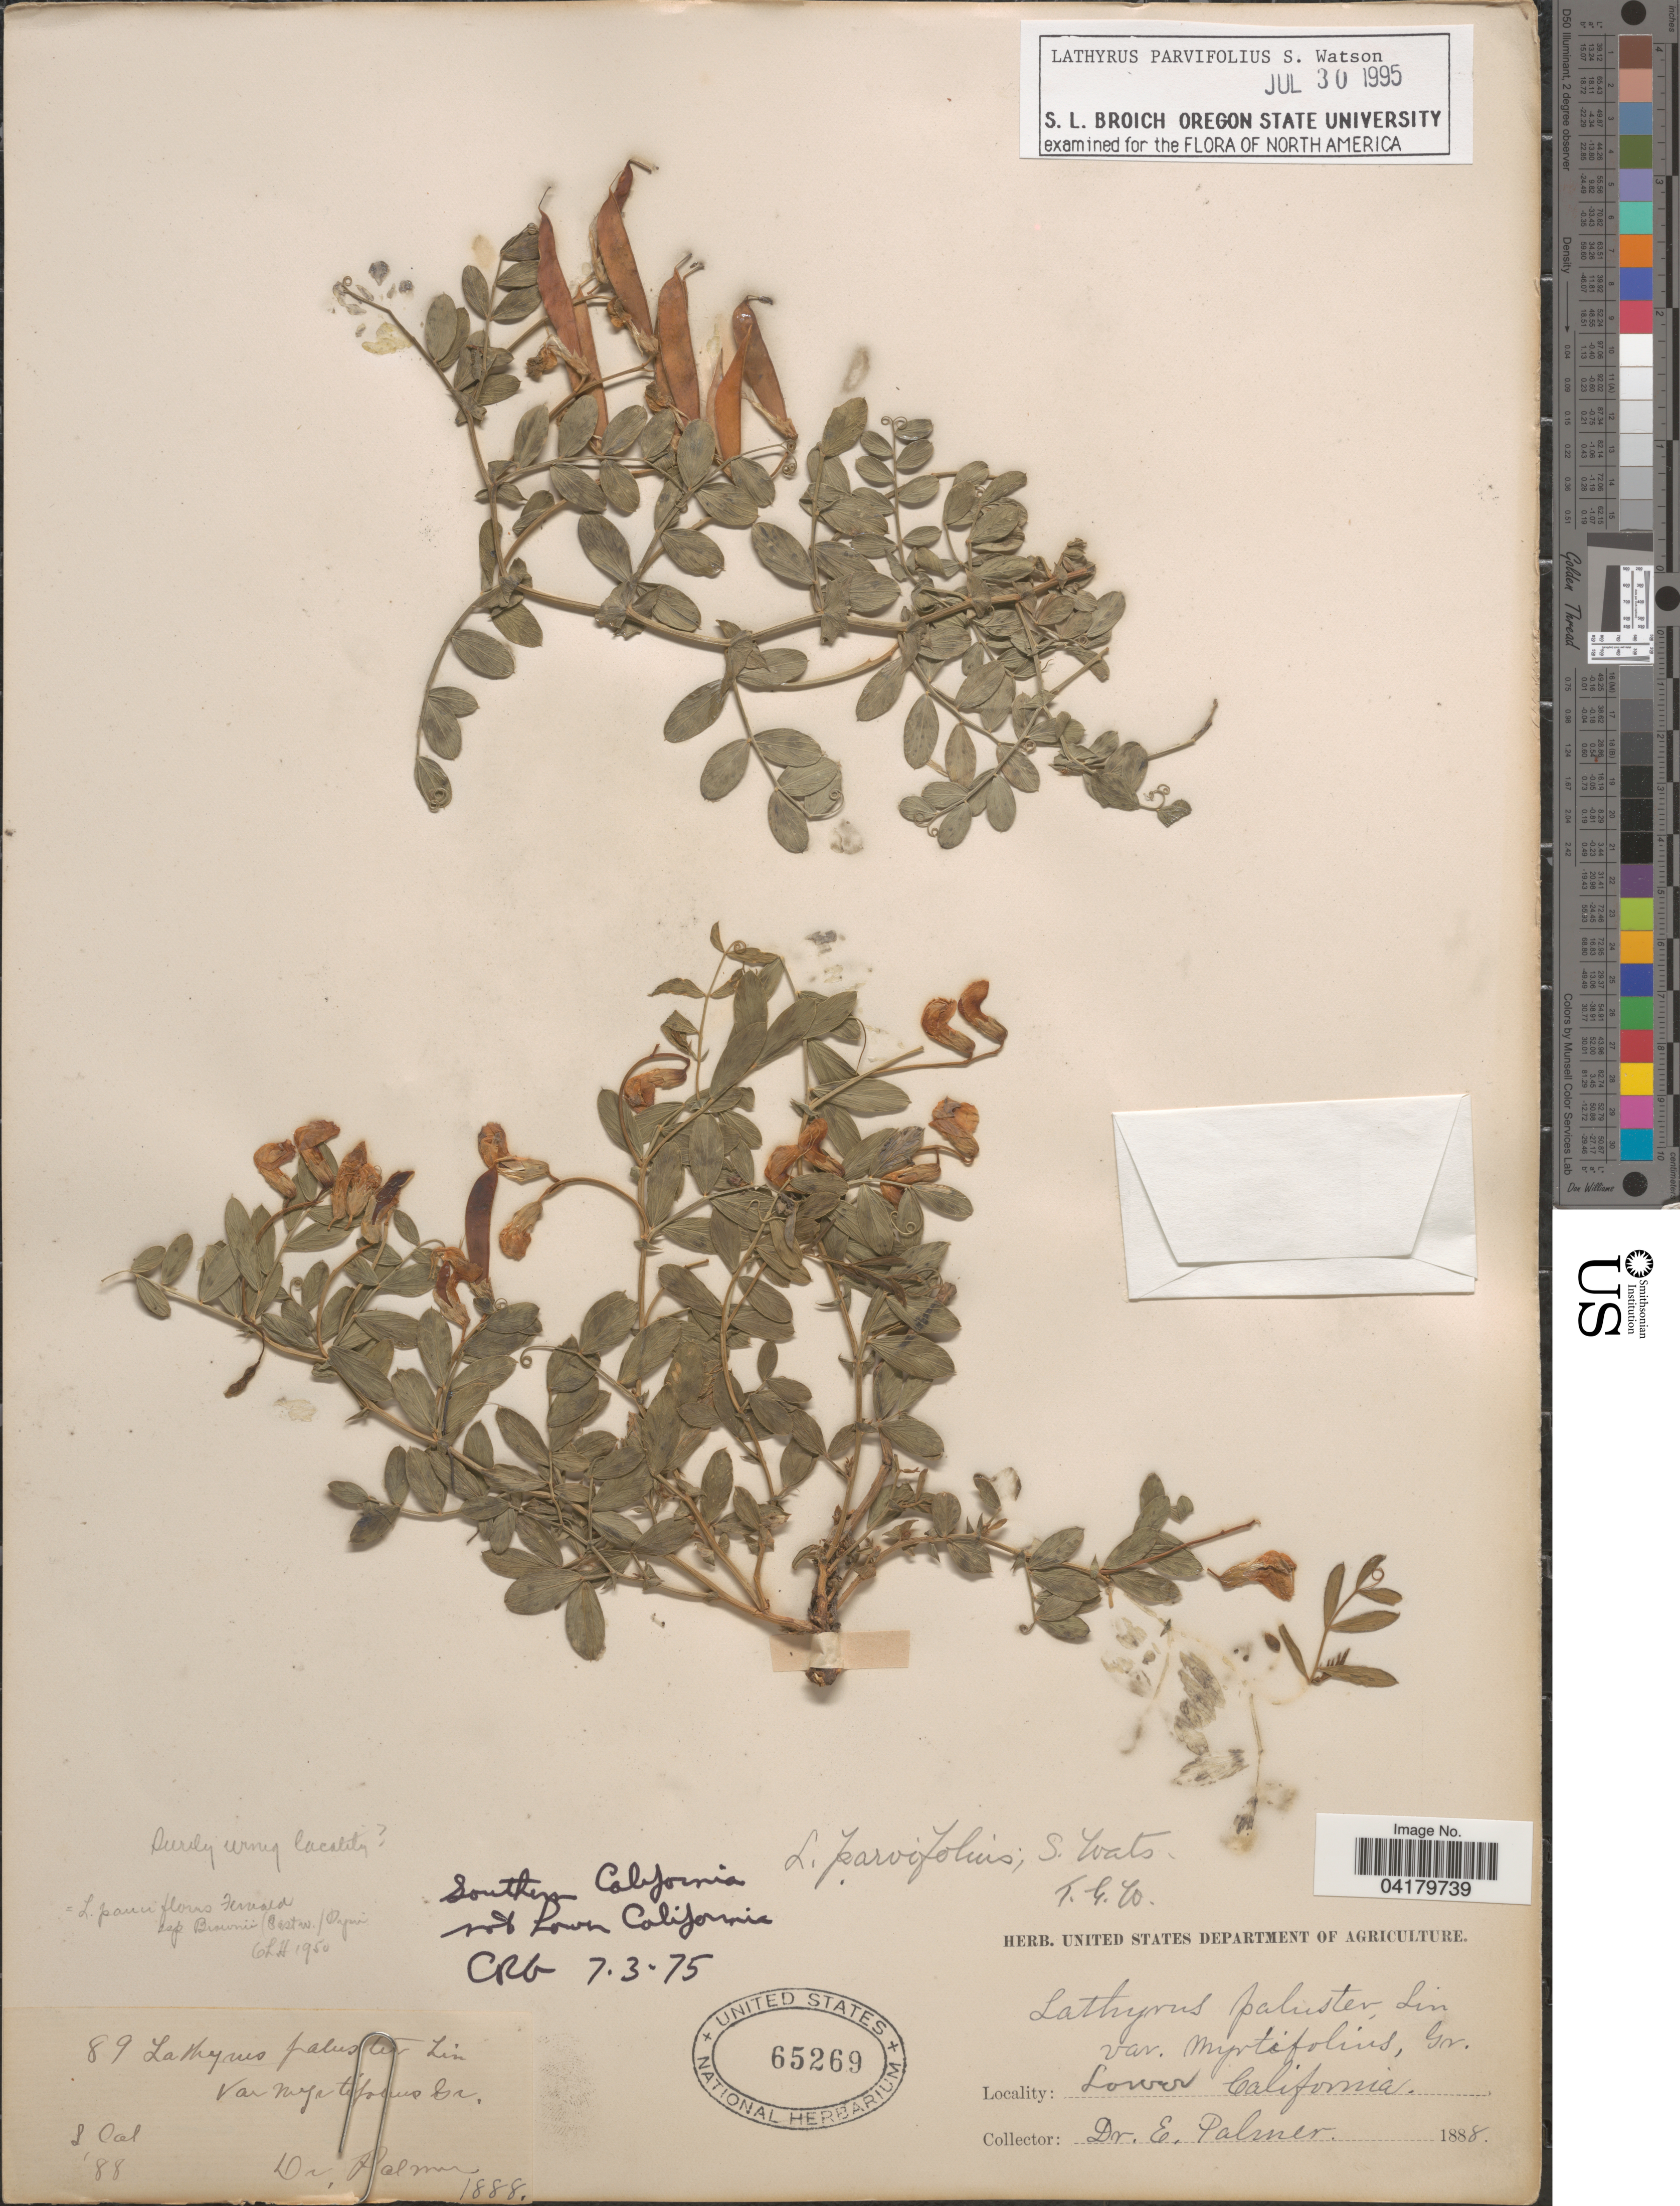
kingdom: Plantae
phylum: Tracheophyta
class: Magnoliopsida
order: Fabales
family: Fabaceae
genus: Lathyrus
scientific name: Lathyrus parvifolius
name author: S. Watson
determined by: Broich, Steven L.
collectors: E. Palmer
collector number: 89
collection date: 1888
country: Mexico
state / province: Baja California Norte / Baja California Sur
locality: Lower California.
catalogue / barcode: US 65269